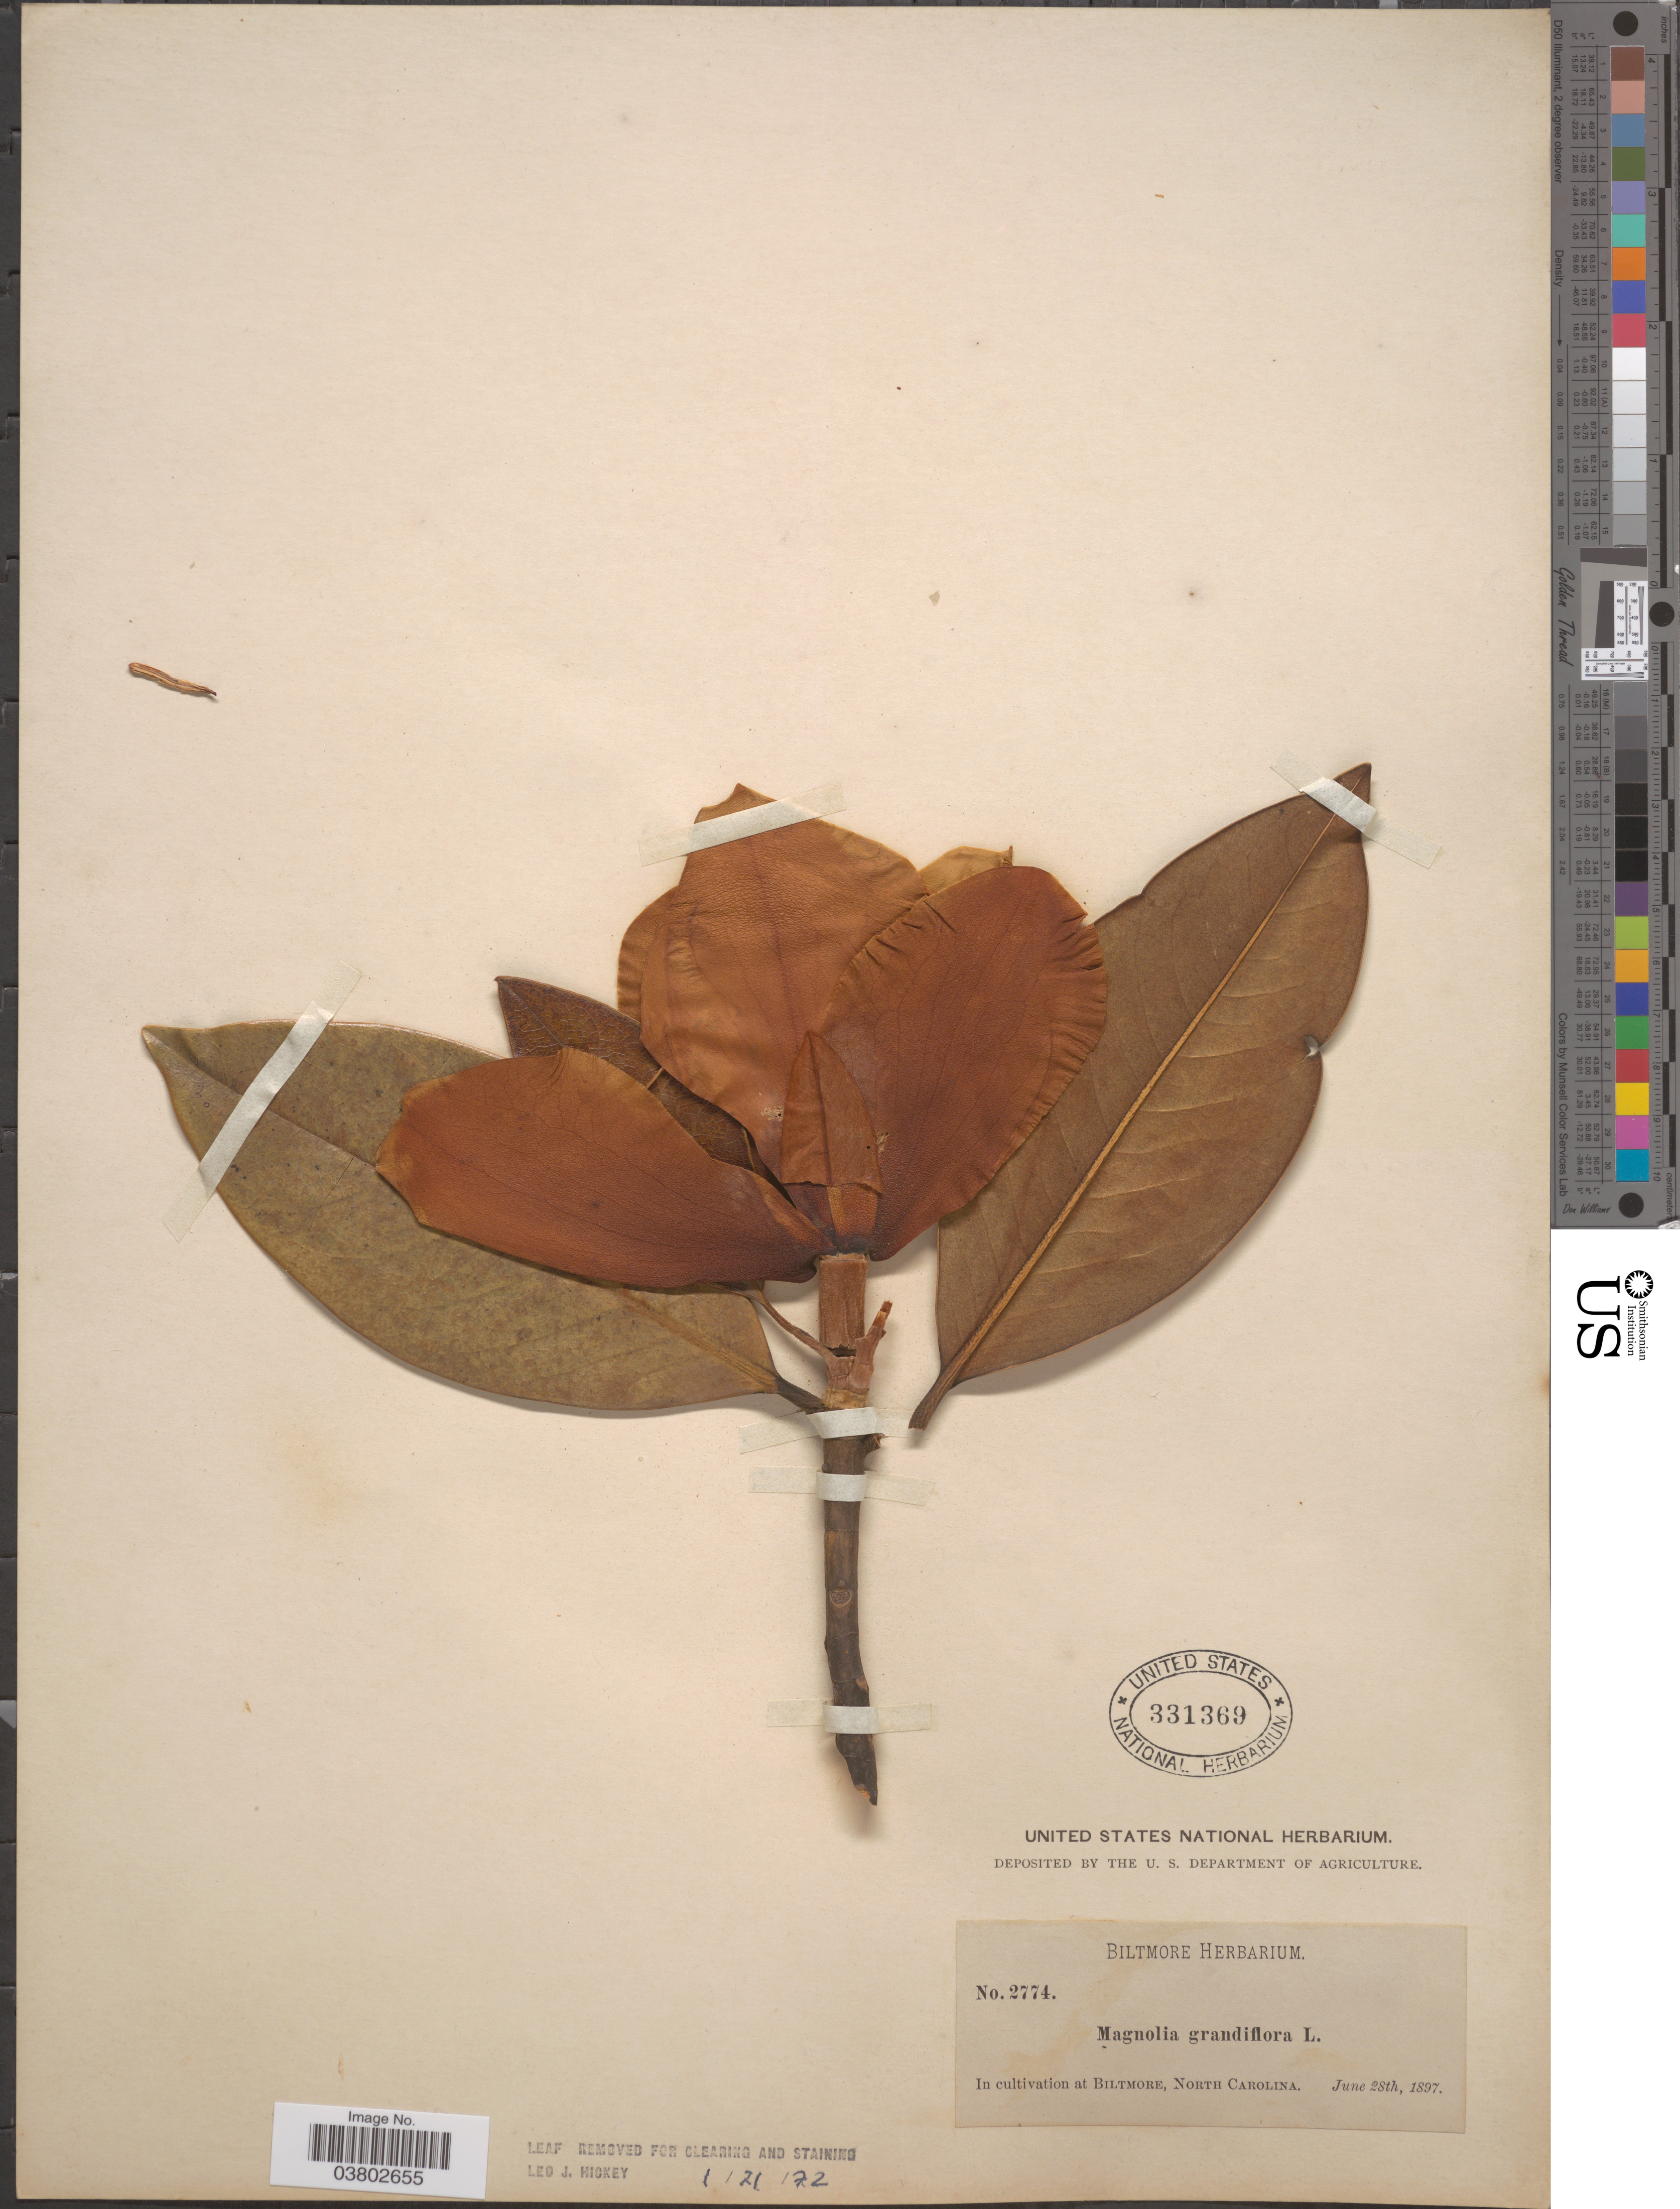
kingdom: Plantae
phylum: Tracheophyta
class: Magnoliopsida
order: Magnoliales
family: Magnoliaceae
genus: Magnolia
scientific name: Magnolia grandiflora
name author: L.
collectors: ex herb. Biltmore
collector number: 2774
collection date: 1897-06-28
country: United States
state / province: North Carolina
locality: At Biltmore.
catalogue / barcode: US 331369